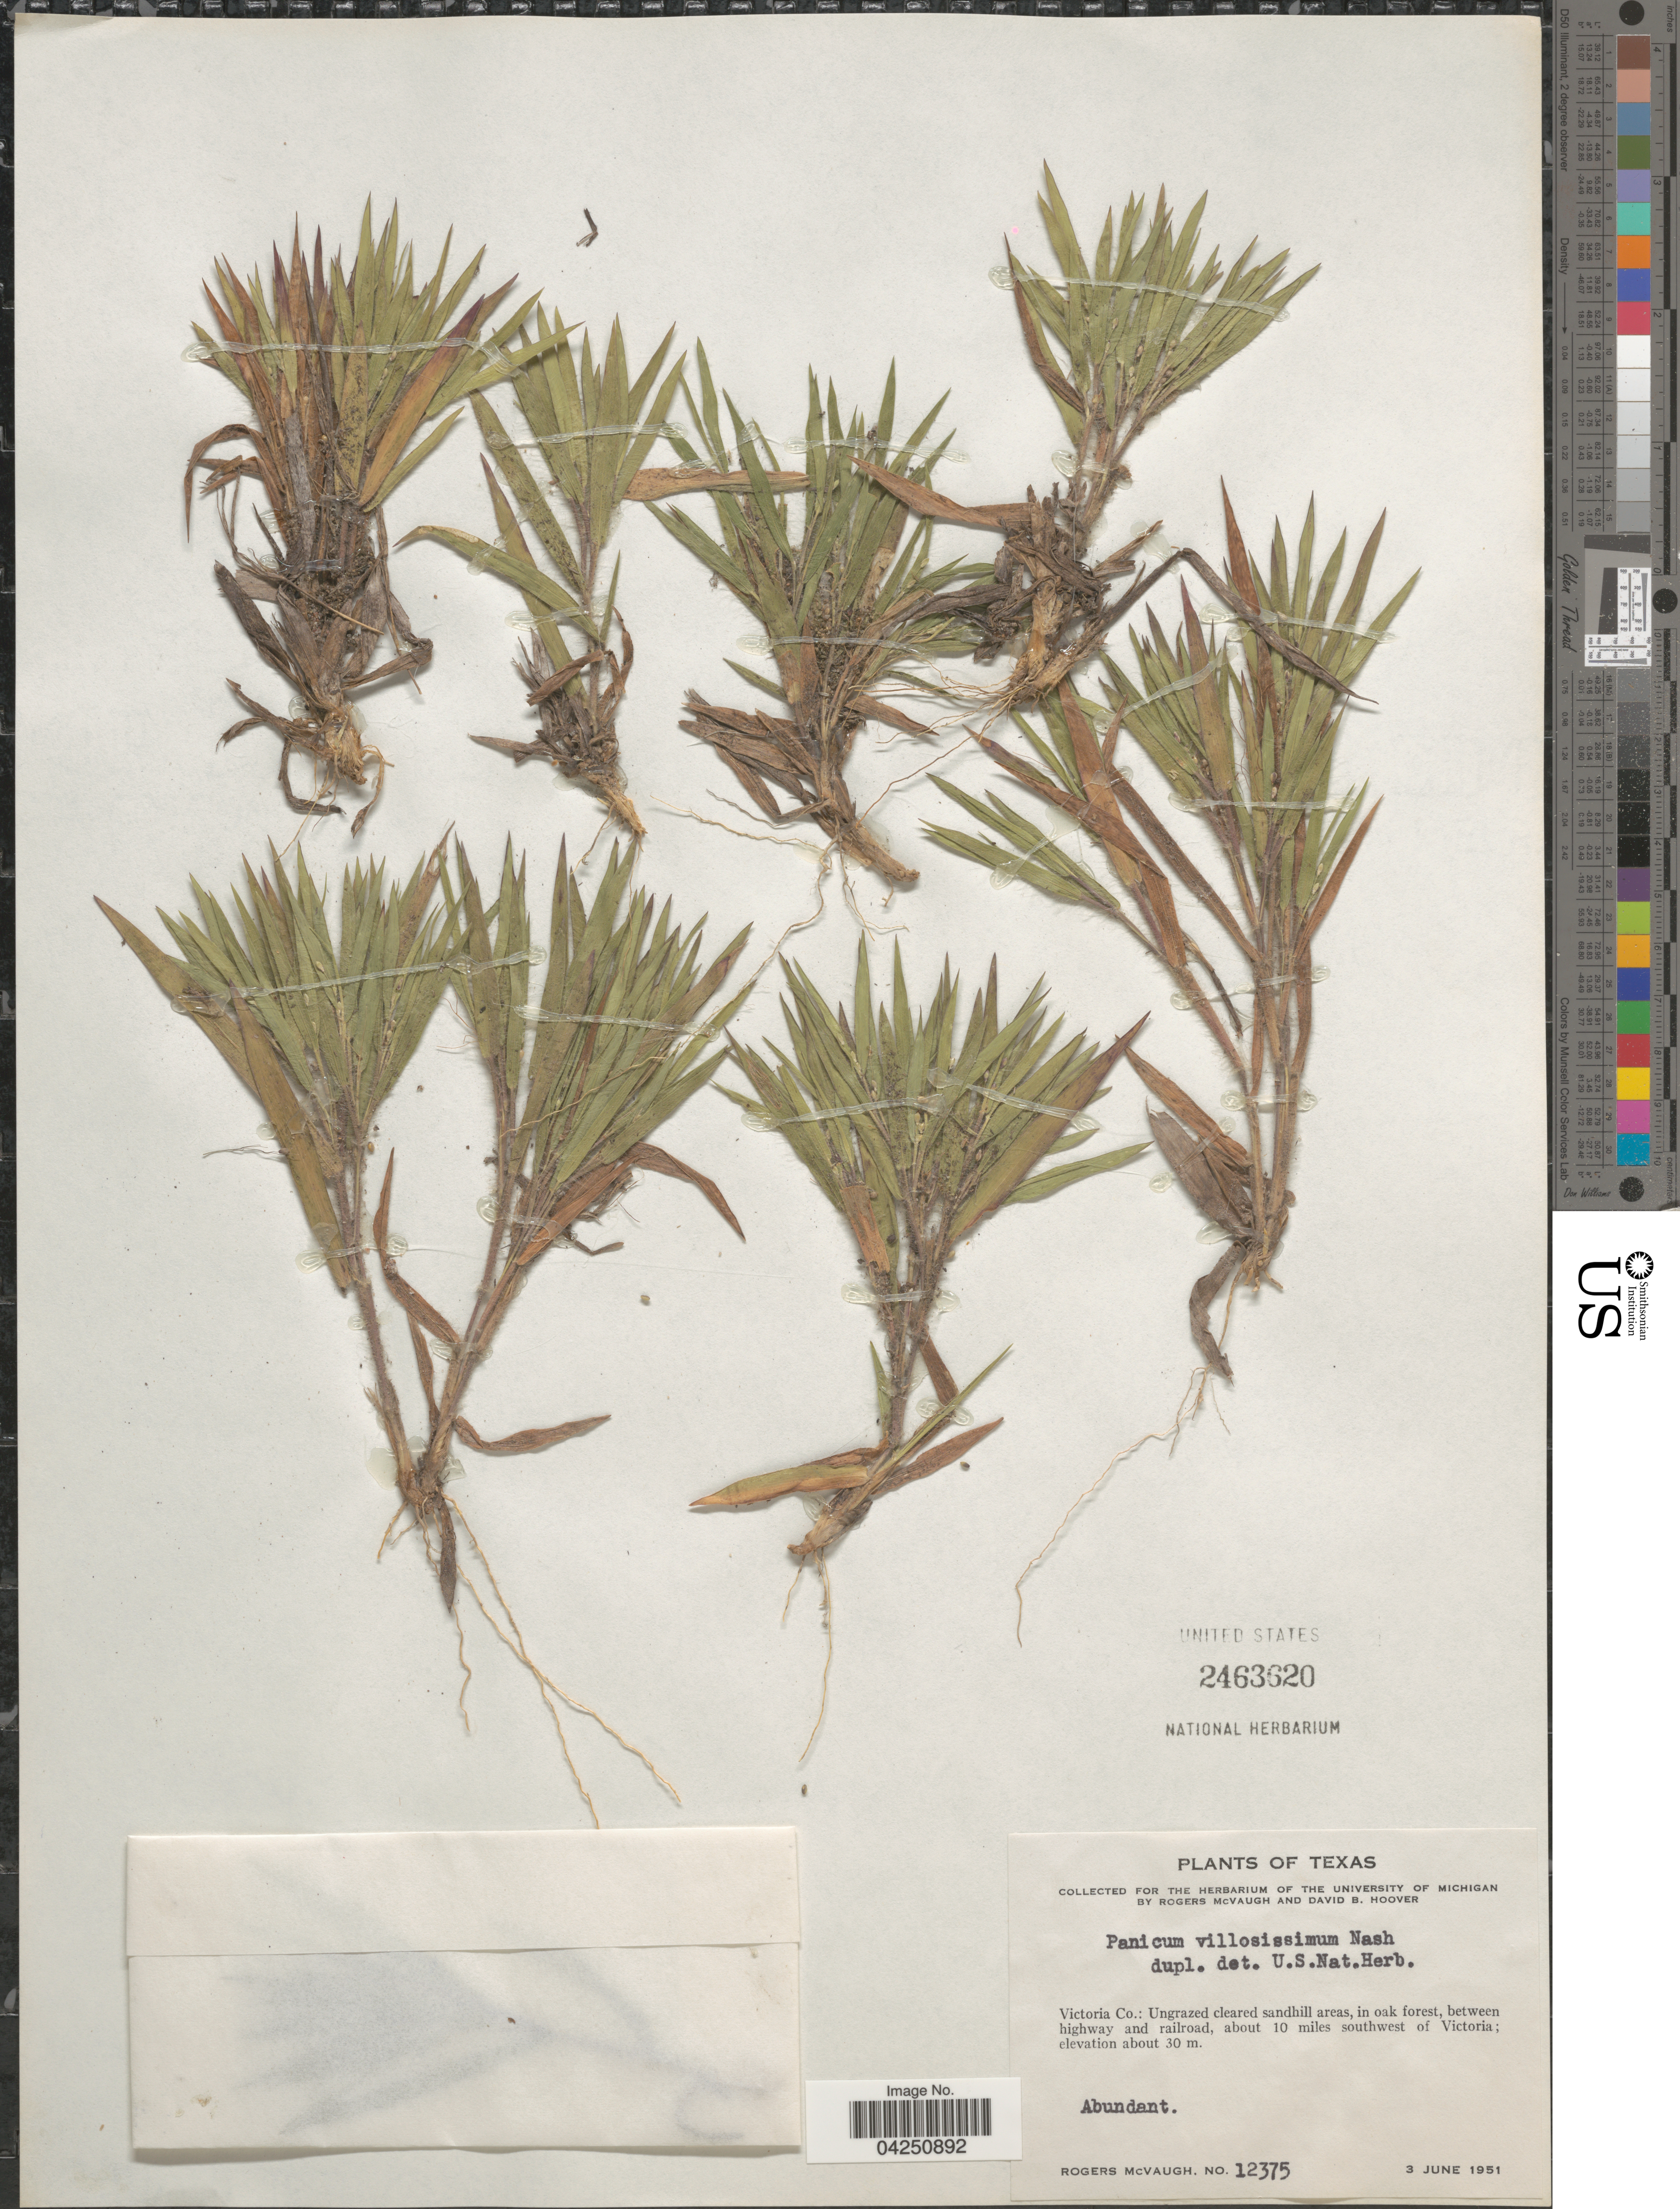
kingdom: Plantae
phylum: Tracheophyta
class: Liliopsida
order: Poales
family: Poaceae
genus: Dichanthelium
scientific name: Dichanthelium acuminatum var. acuminatum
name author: (Sw.) Gould & C.A. Clark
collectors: R. McVaugh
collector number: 12375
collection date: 1951-06-03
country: United States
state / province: Texas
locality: Victoria Co.: Ungrazed cleared sandhill area, in oak forest, between highway and railroad, about 10 miles southwest of Victoria.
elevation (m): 30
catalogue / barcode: US 2463620